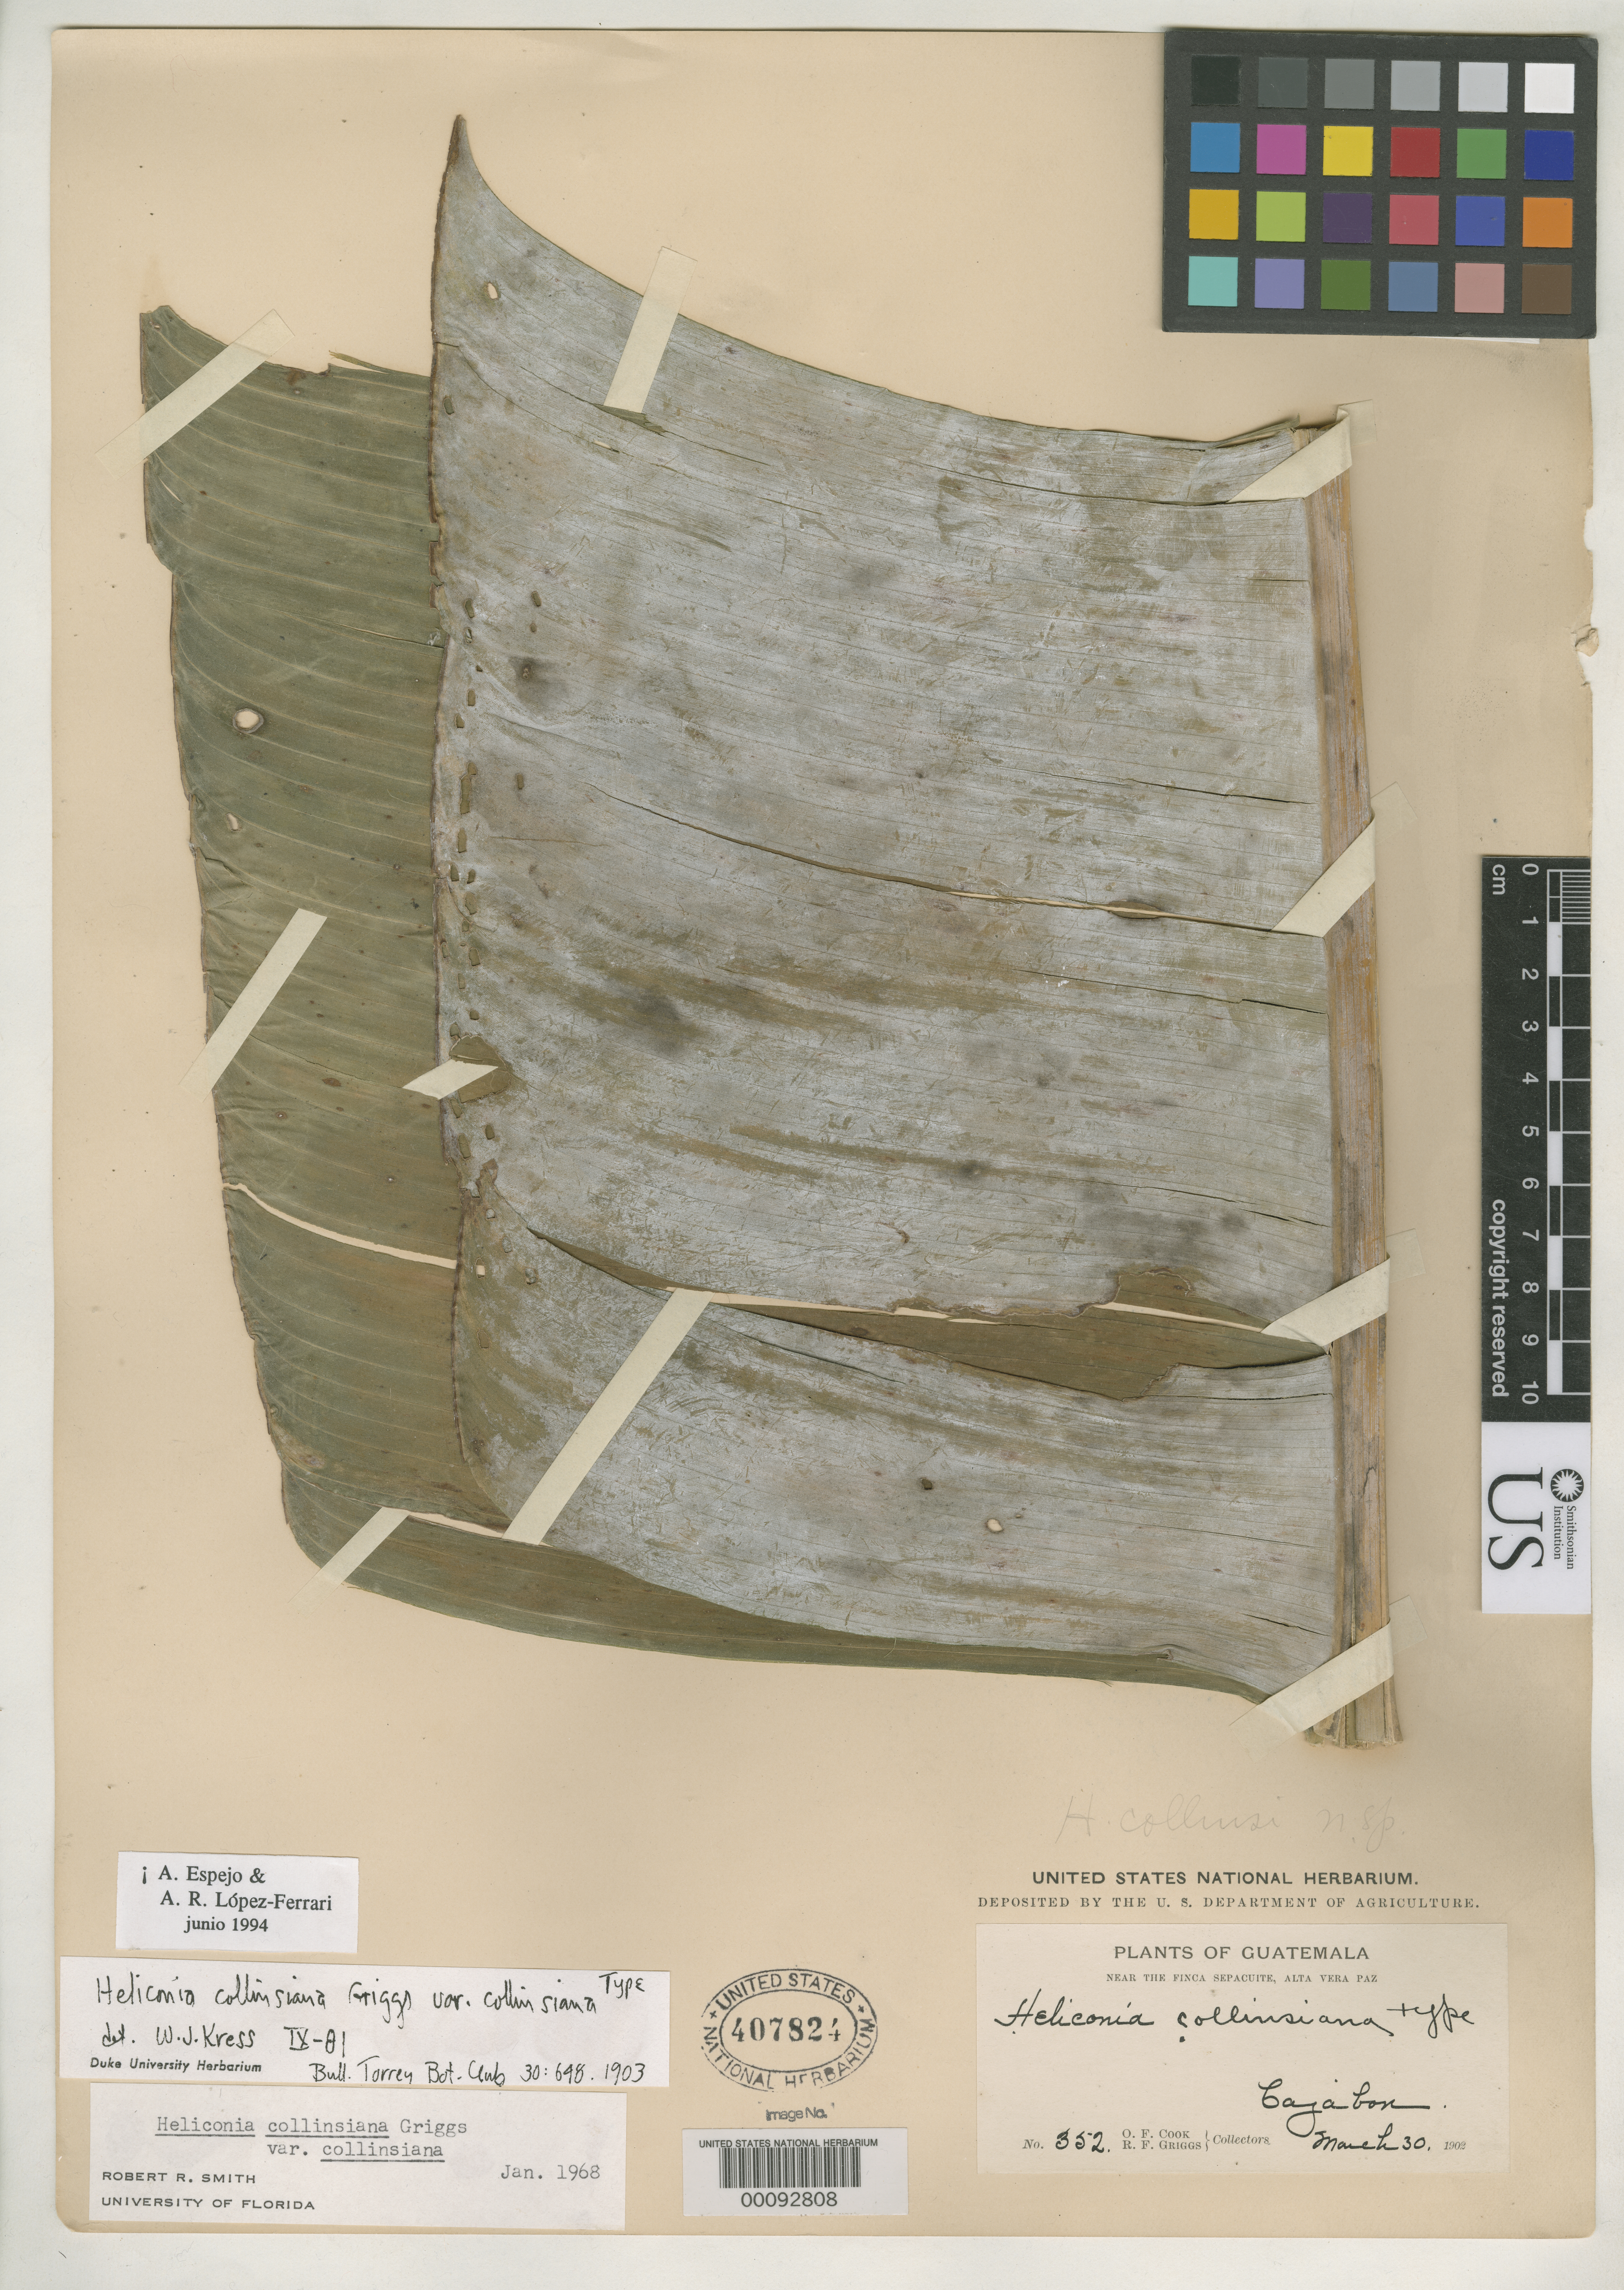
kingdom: Plantae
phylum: Tracheophyta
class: Liliopsida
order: Zingiberales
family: Heliconiaceae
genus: Heliconia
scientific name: Heliconia collinsiana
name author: R.F. Griggs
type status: Holotype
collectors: O. F. Cook & R. F. Griggs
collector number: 352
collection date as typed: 30 Mar 1902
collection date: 1902-03-30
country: Guatemala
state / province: Alta Verapaz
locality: Near Finca Sepacuite, Cahabon River.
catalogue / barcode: US 407824